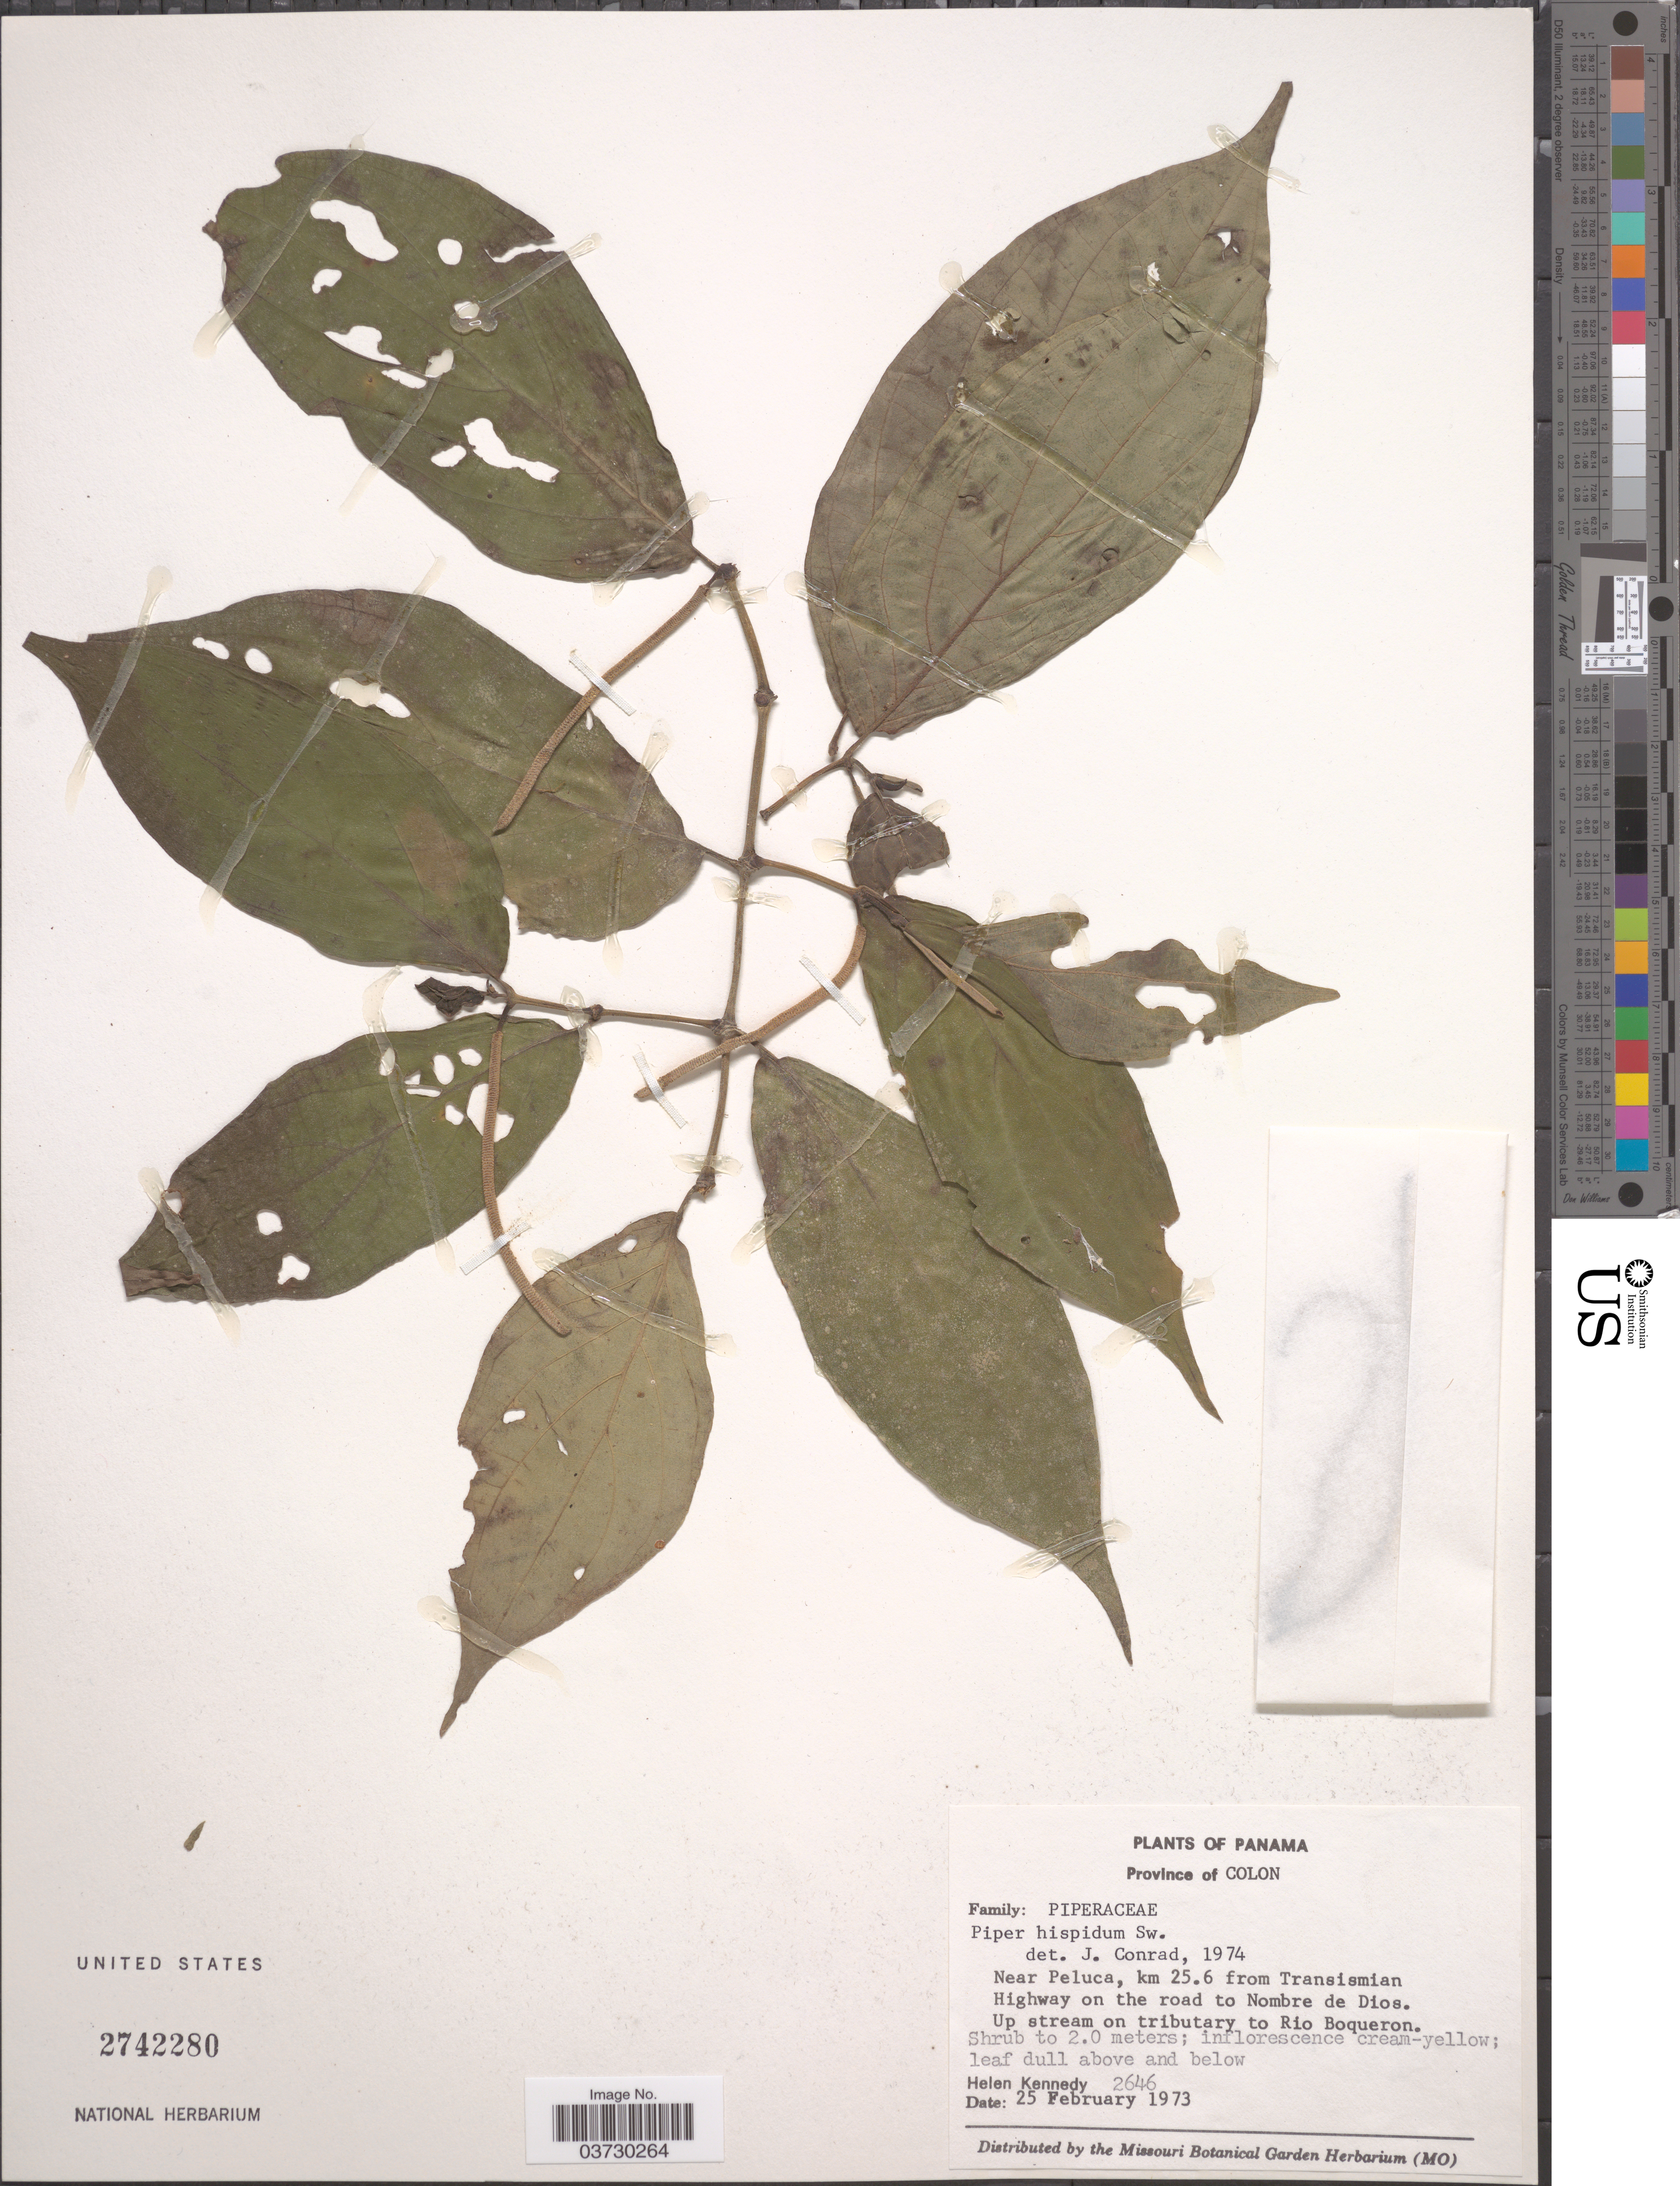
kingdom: Plantae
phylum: Tracheophyta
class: Magnoliopsida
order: Piperales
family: Piperaceae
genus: Piper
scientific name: Piper hispidum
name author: Sw.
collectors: H. Kennedy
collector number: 2646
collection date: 1973-02-25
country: Panama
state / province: Colón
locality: Near Peluca, km 25.6 from Transismian Highway on the road to Nombre de Dios. Up stream on tributary to Rio Boqueron.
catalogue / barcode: US 2742280